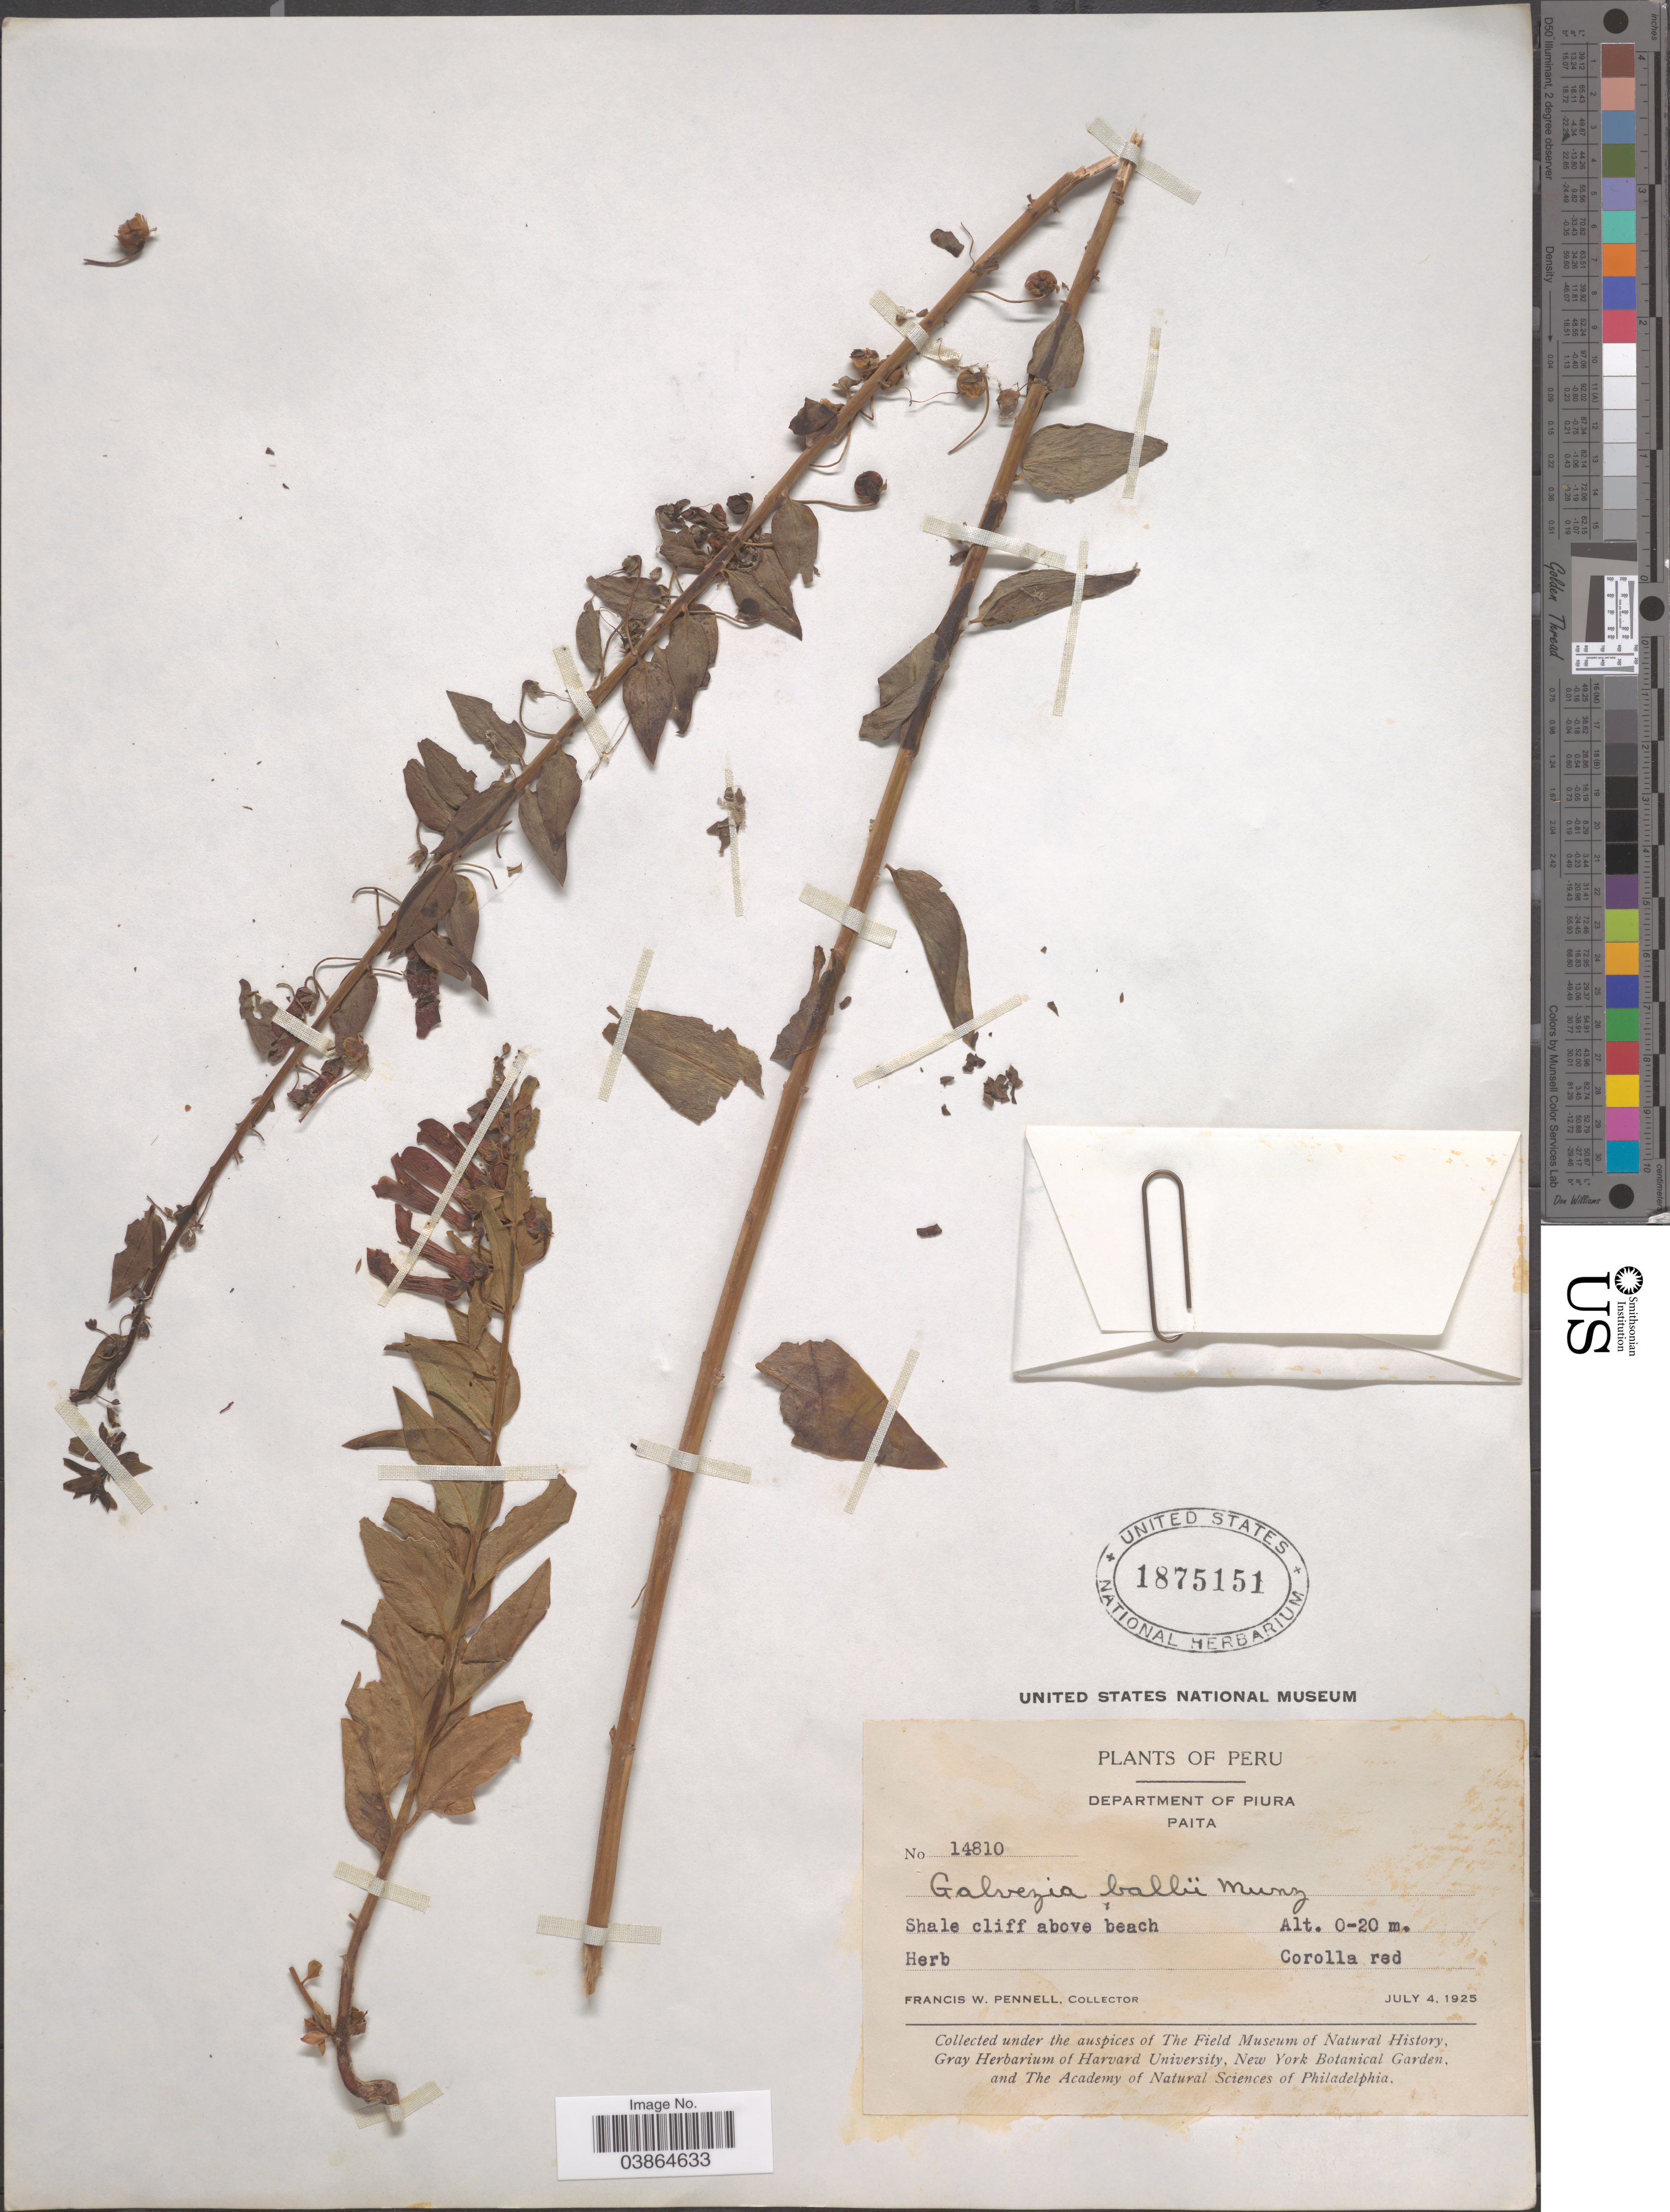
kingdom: Plantae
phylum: Tracheophyta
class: Magnoliopsida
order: Lamiales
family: Plantaginaceae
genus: Galvezia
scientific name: Galvezia ballii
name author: Munz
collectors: F. W. Pennell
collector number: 14810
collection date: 1925-07-04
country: Peru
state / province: Piura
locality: Department of Piura. Paita. Shale cliff above beach.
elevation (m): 0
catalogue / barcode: US 1875151